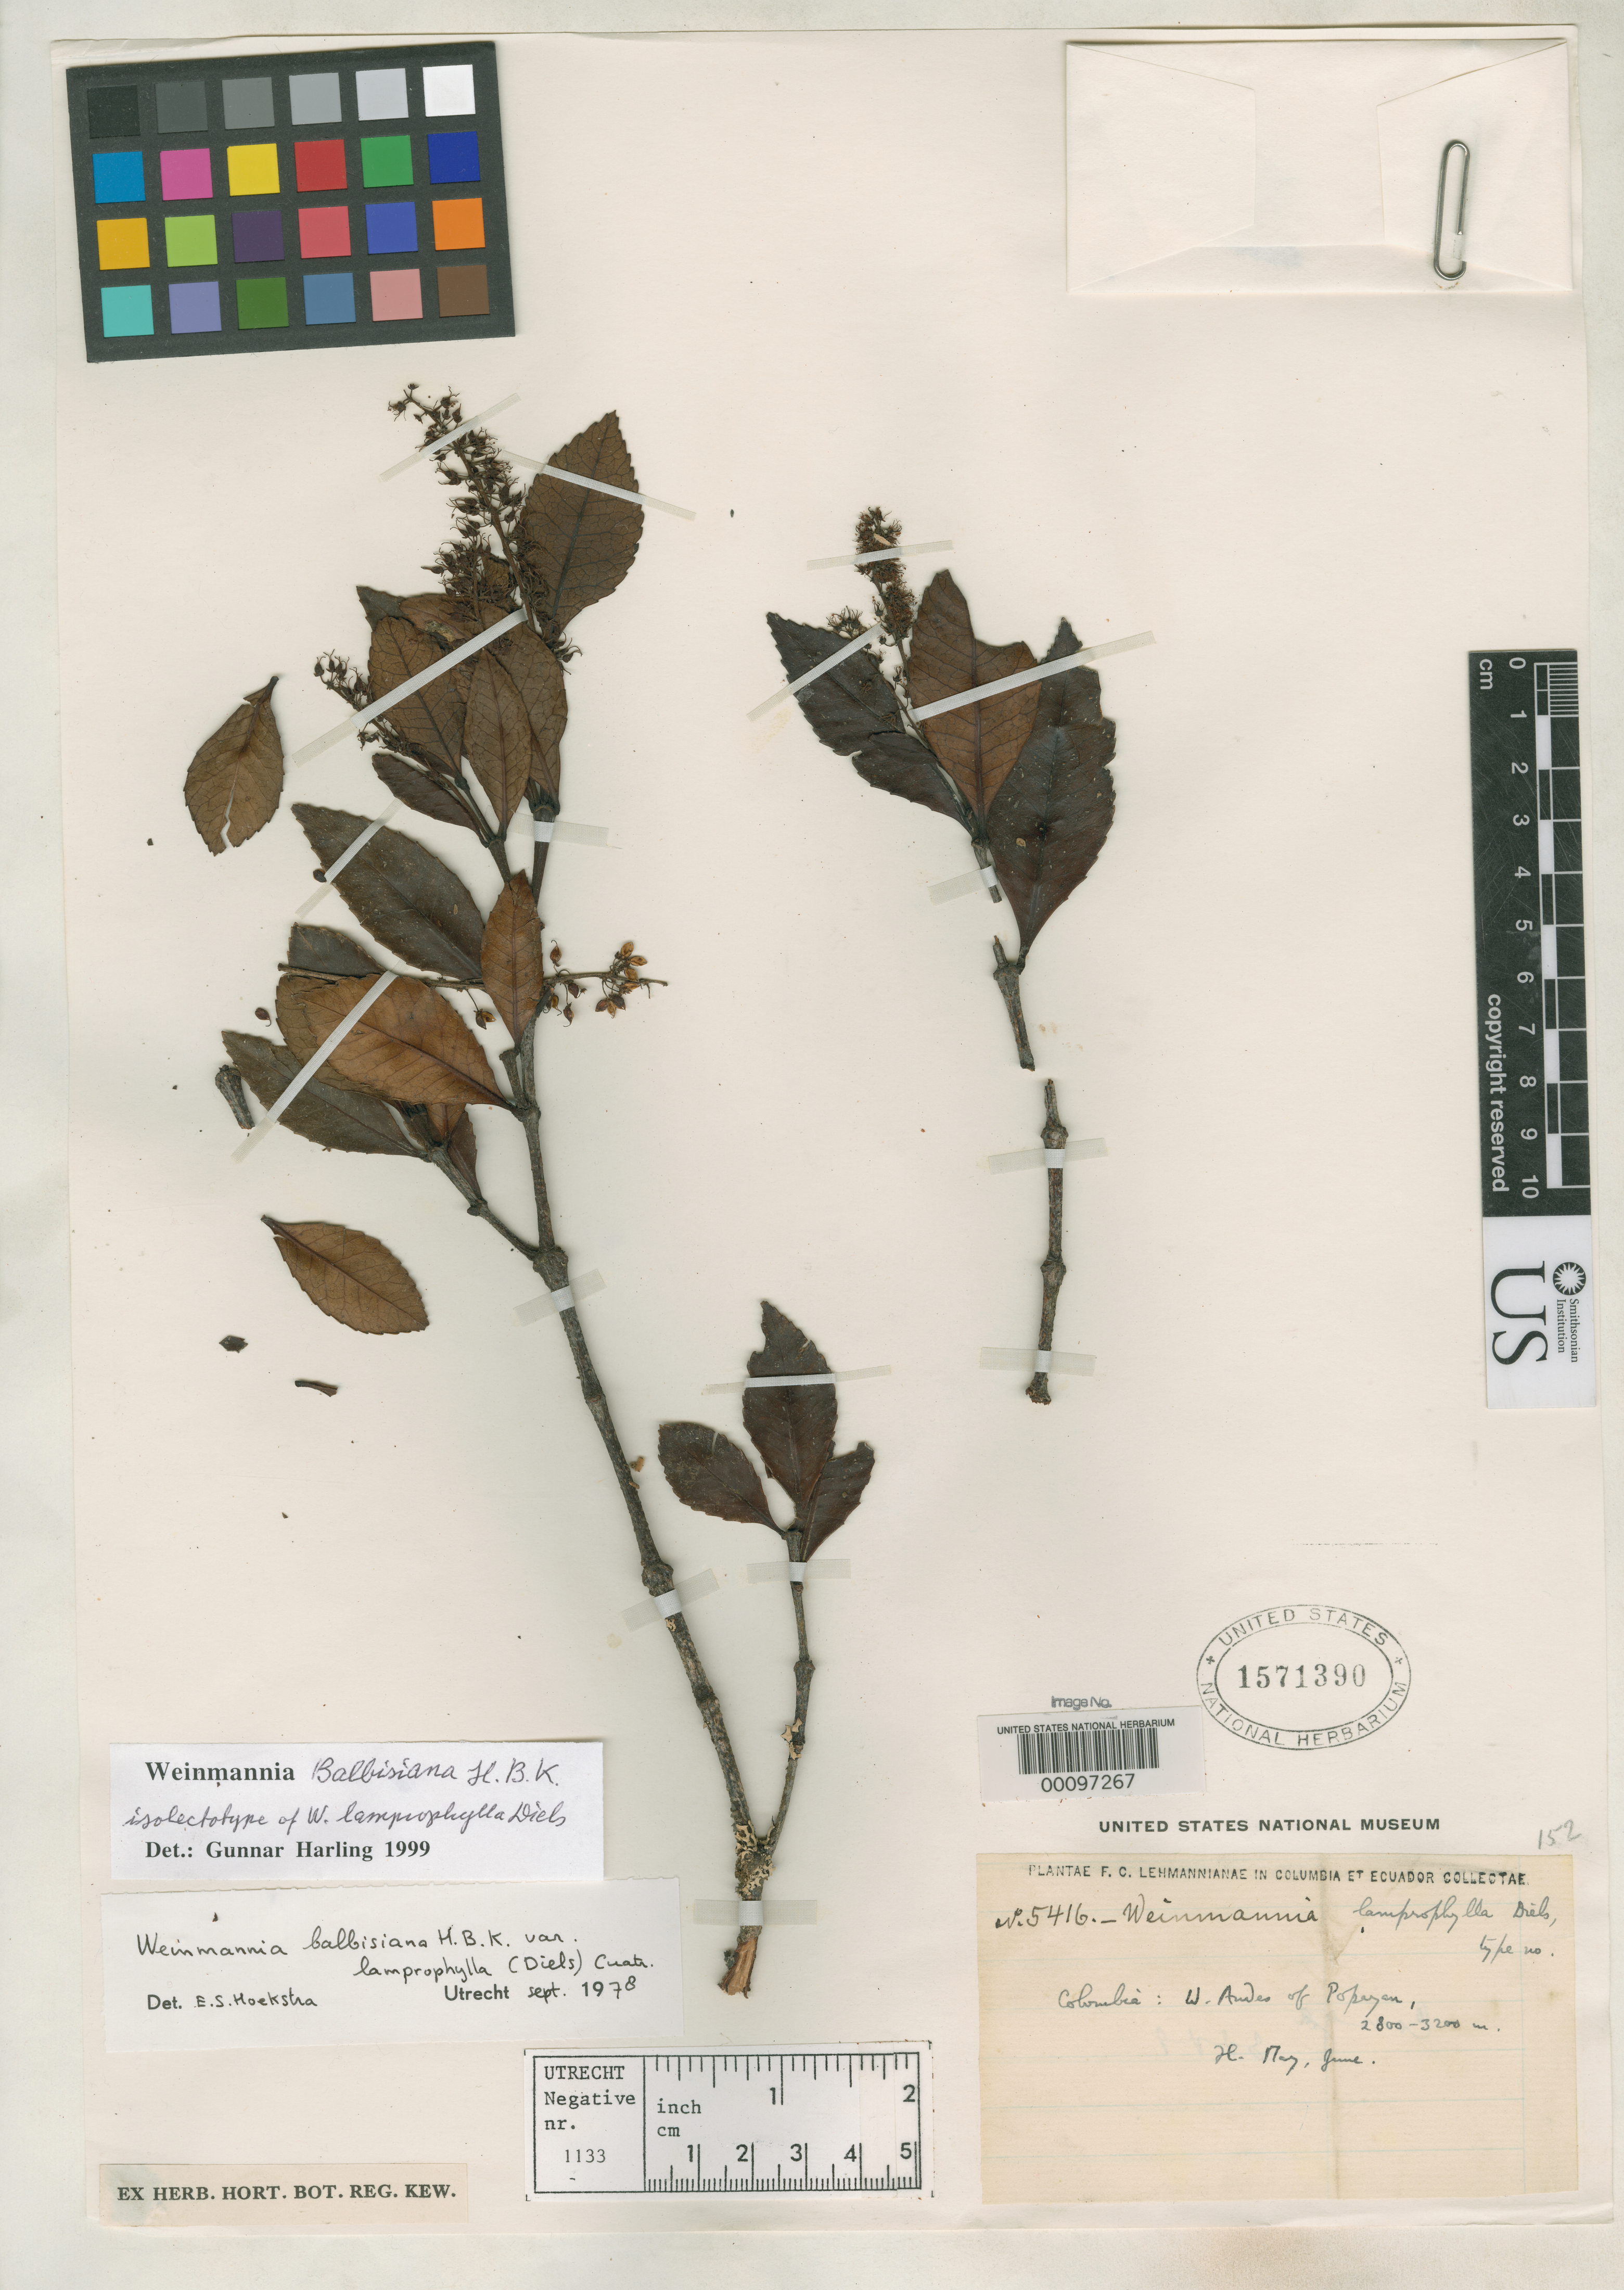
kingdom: Plantae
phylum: Tracheophyta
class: Magnoliopsida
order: Oxalidales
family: Cunoniaceae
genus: Weinmannia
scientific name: Weinmannia lamprophylla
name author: Diels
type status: Isotype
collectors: F. C. Lehmann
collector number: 5416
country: Colombia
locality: Western Andes near Popayan.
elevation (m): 2850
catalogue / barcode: US 1571390